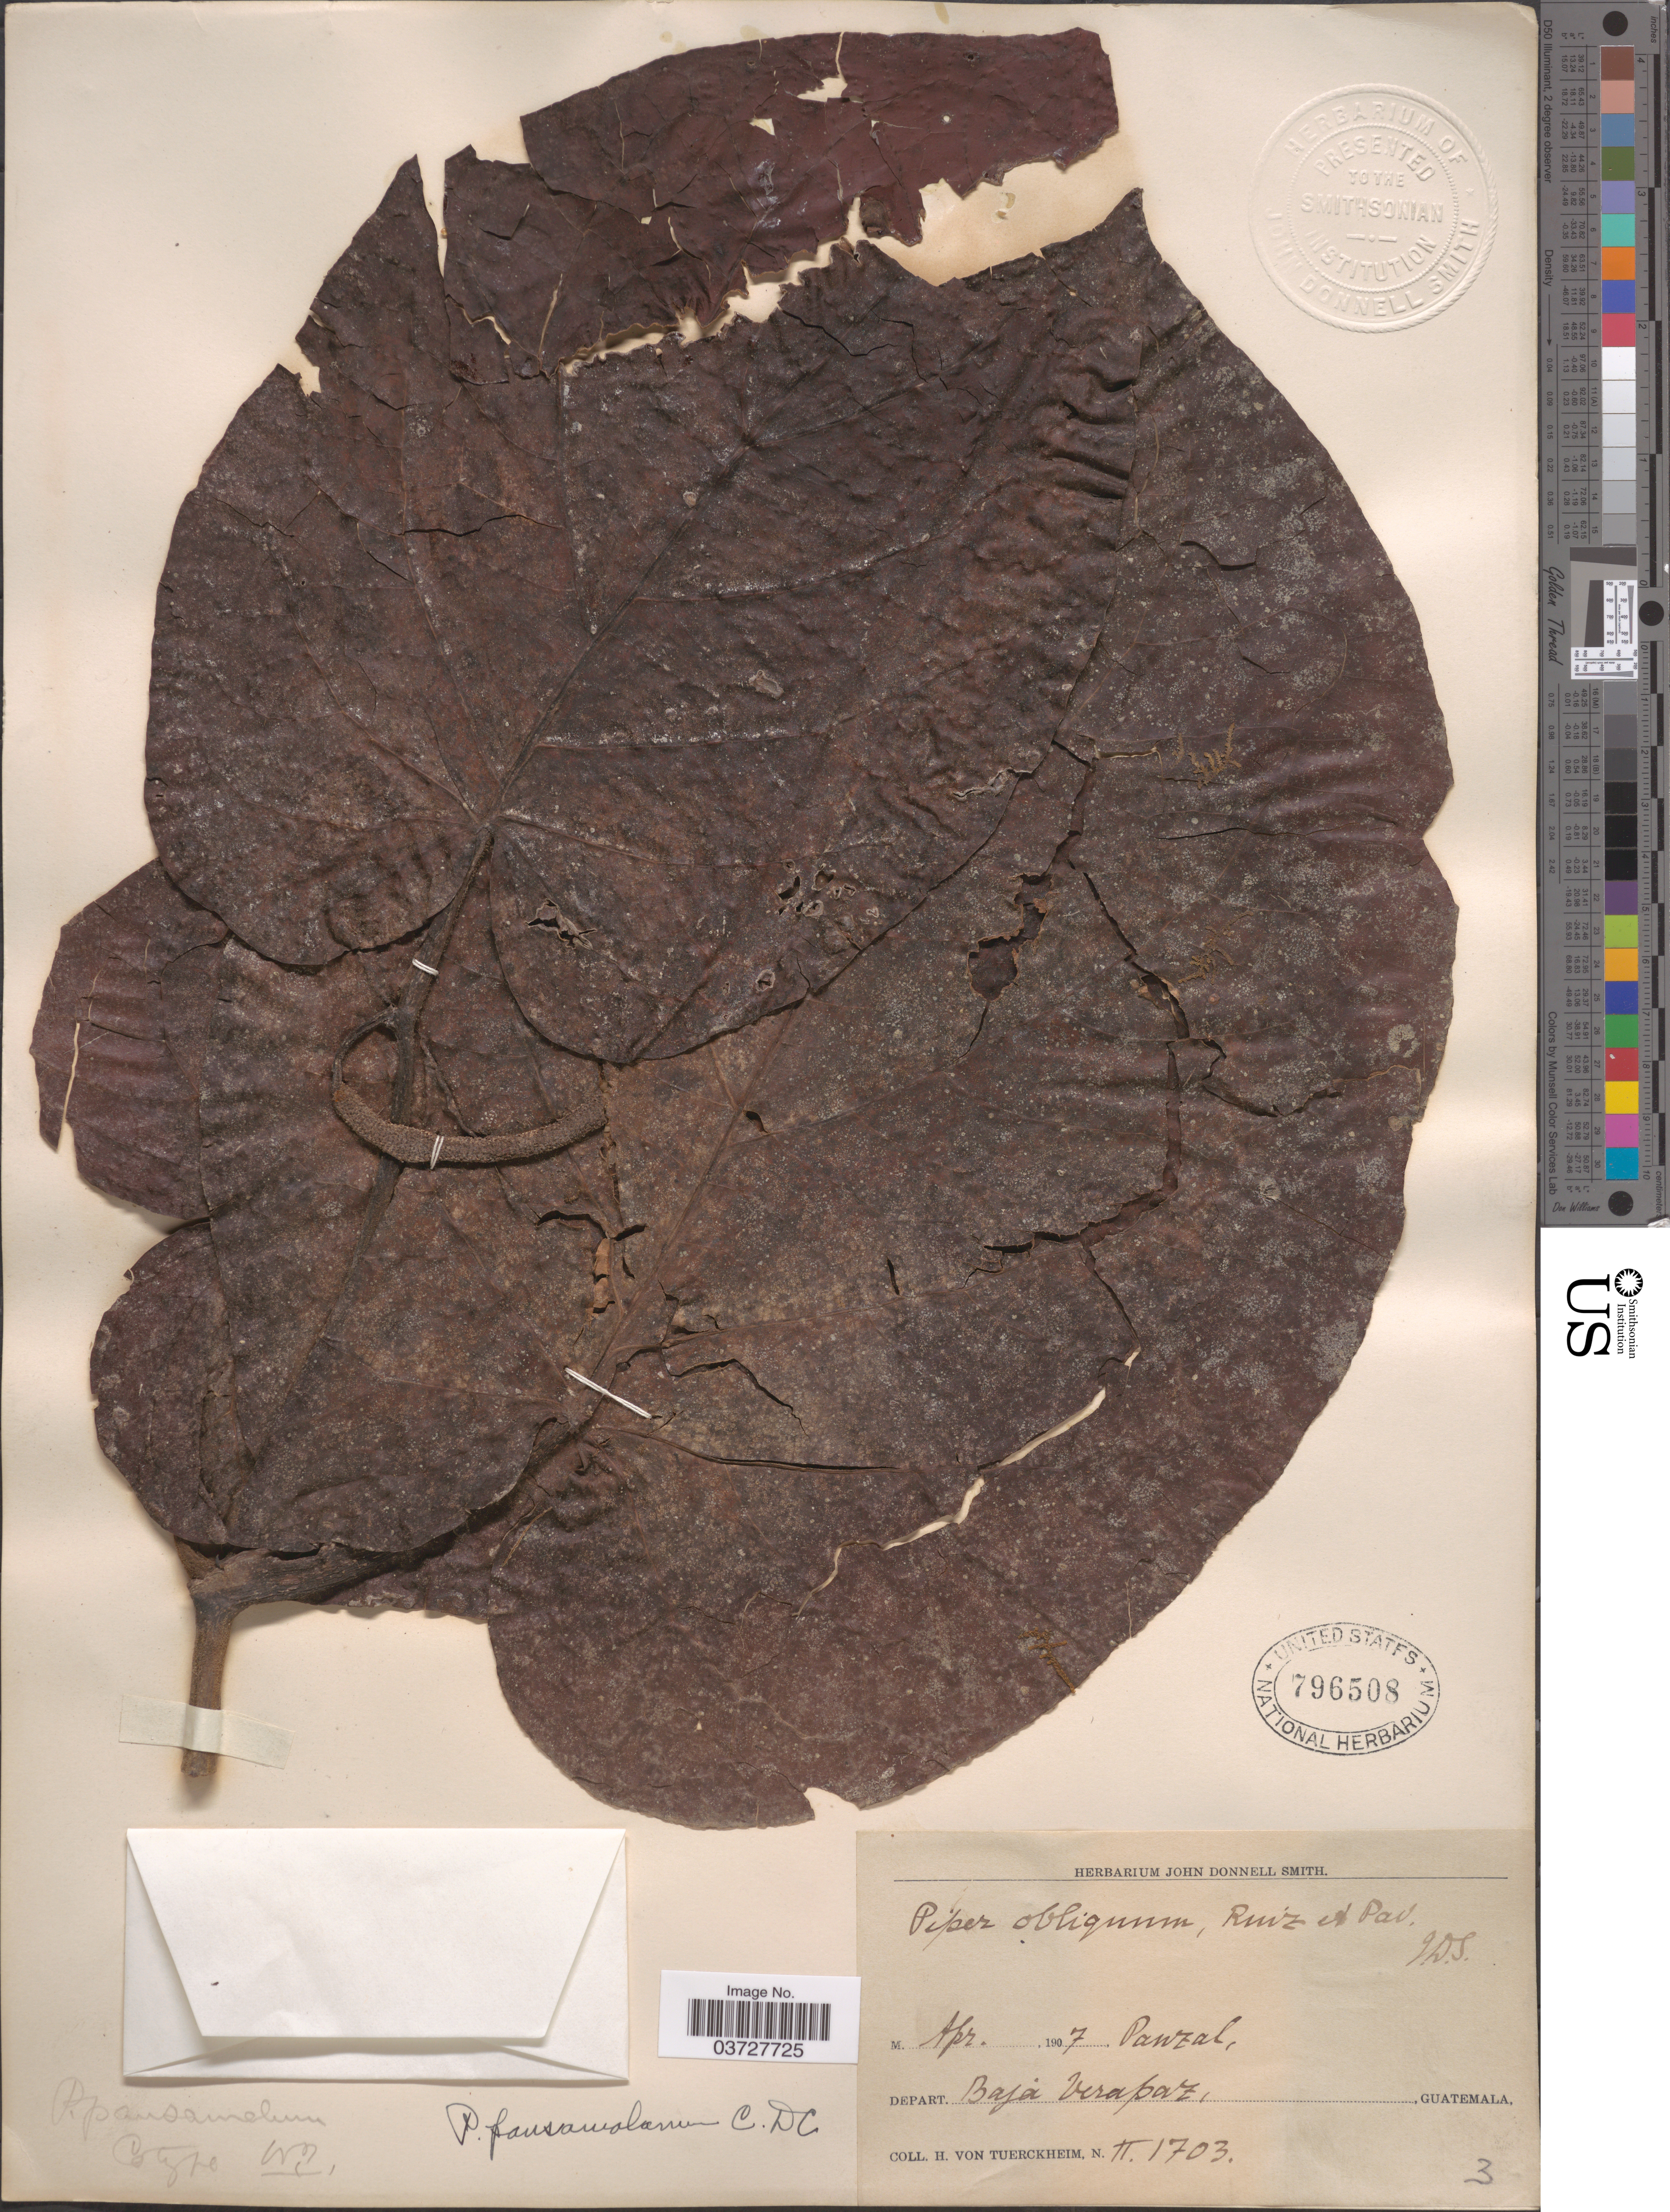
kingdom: Plantae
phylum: Tracheophyta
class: Magnoliopsida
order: Piperales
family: Piperaceae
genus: Piper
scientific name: Piper pansamalanum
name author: C. DC.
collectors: H. von Tuerckheim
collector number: II1703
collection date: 1907-04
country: Guatemala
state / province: Baja Verapaz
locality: Panzal, Depart. Baja Verapaz.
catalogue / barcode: US 796508